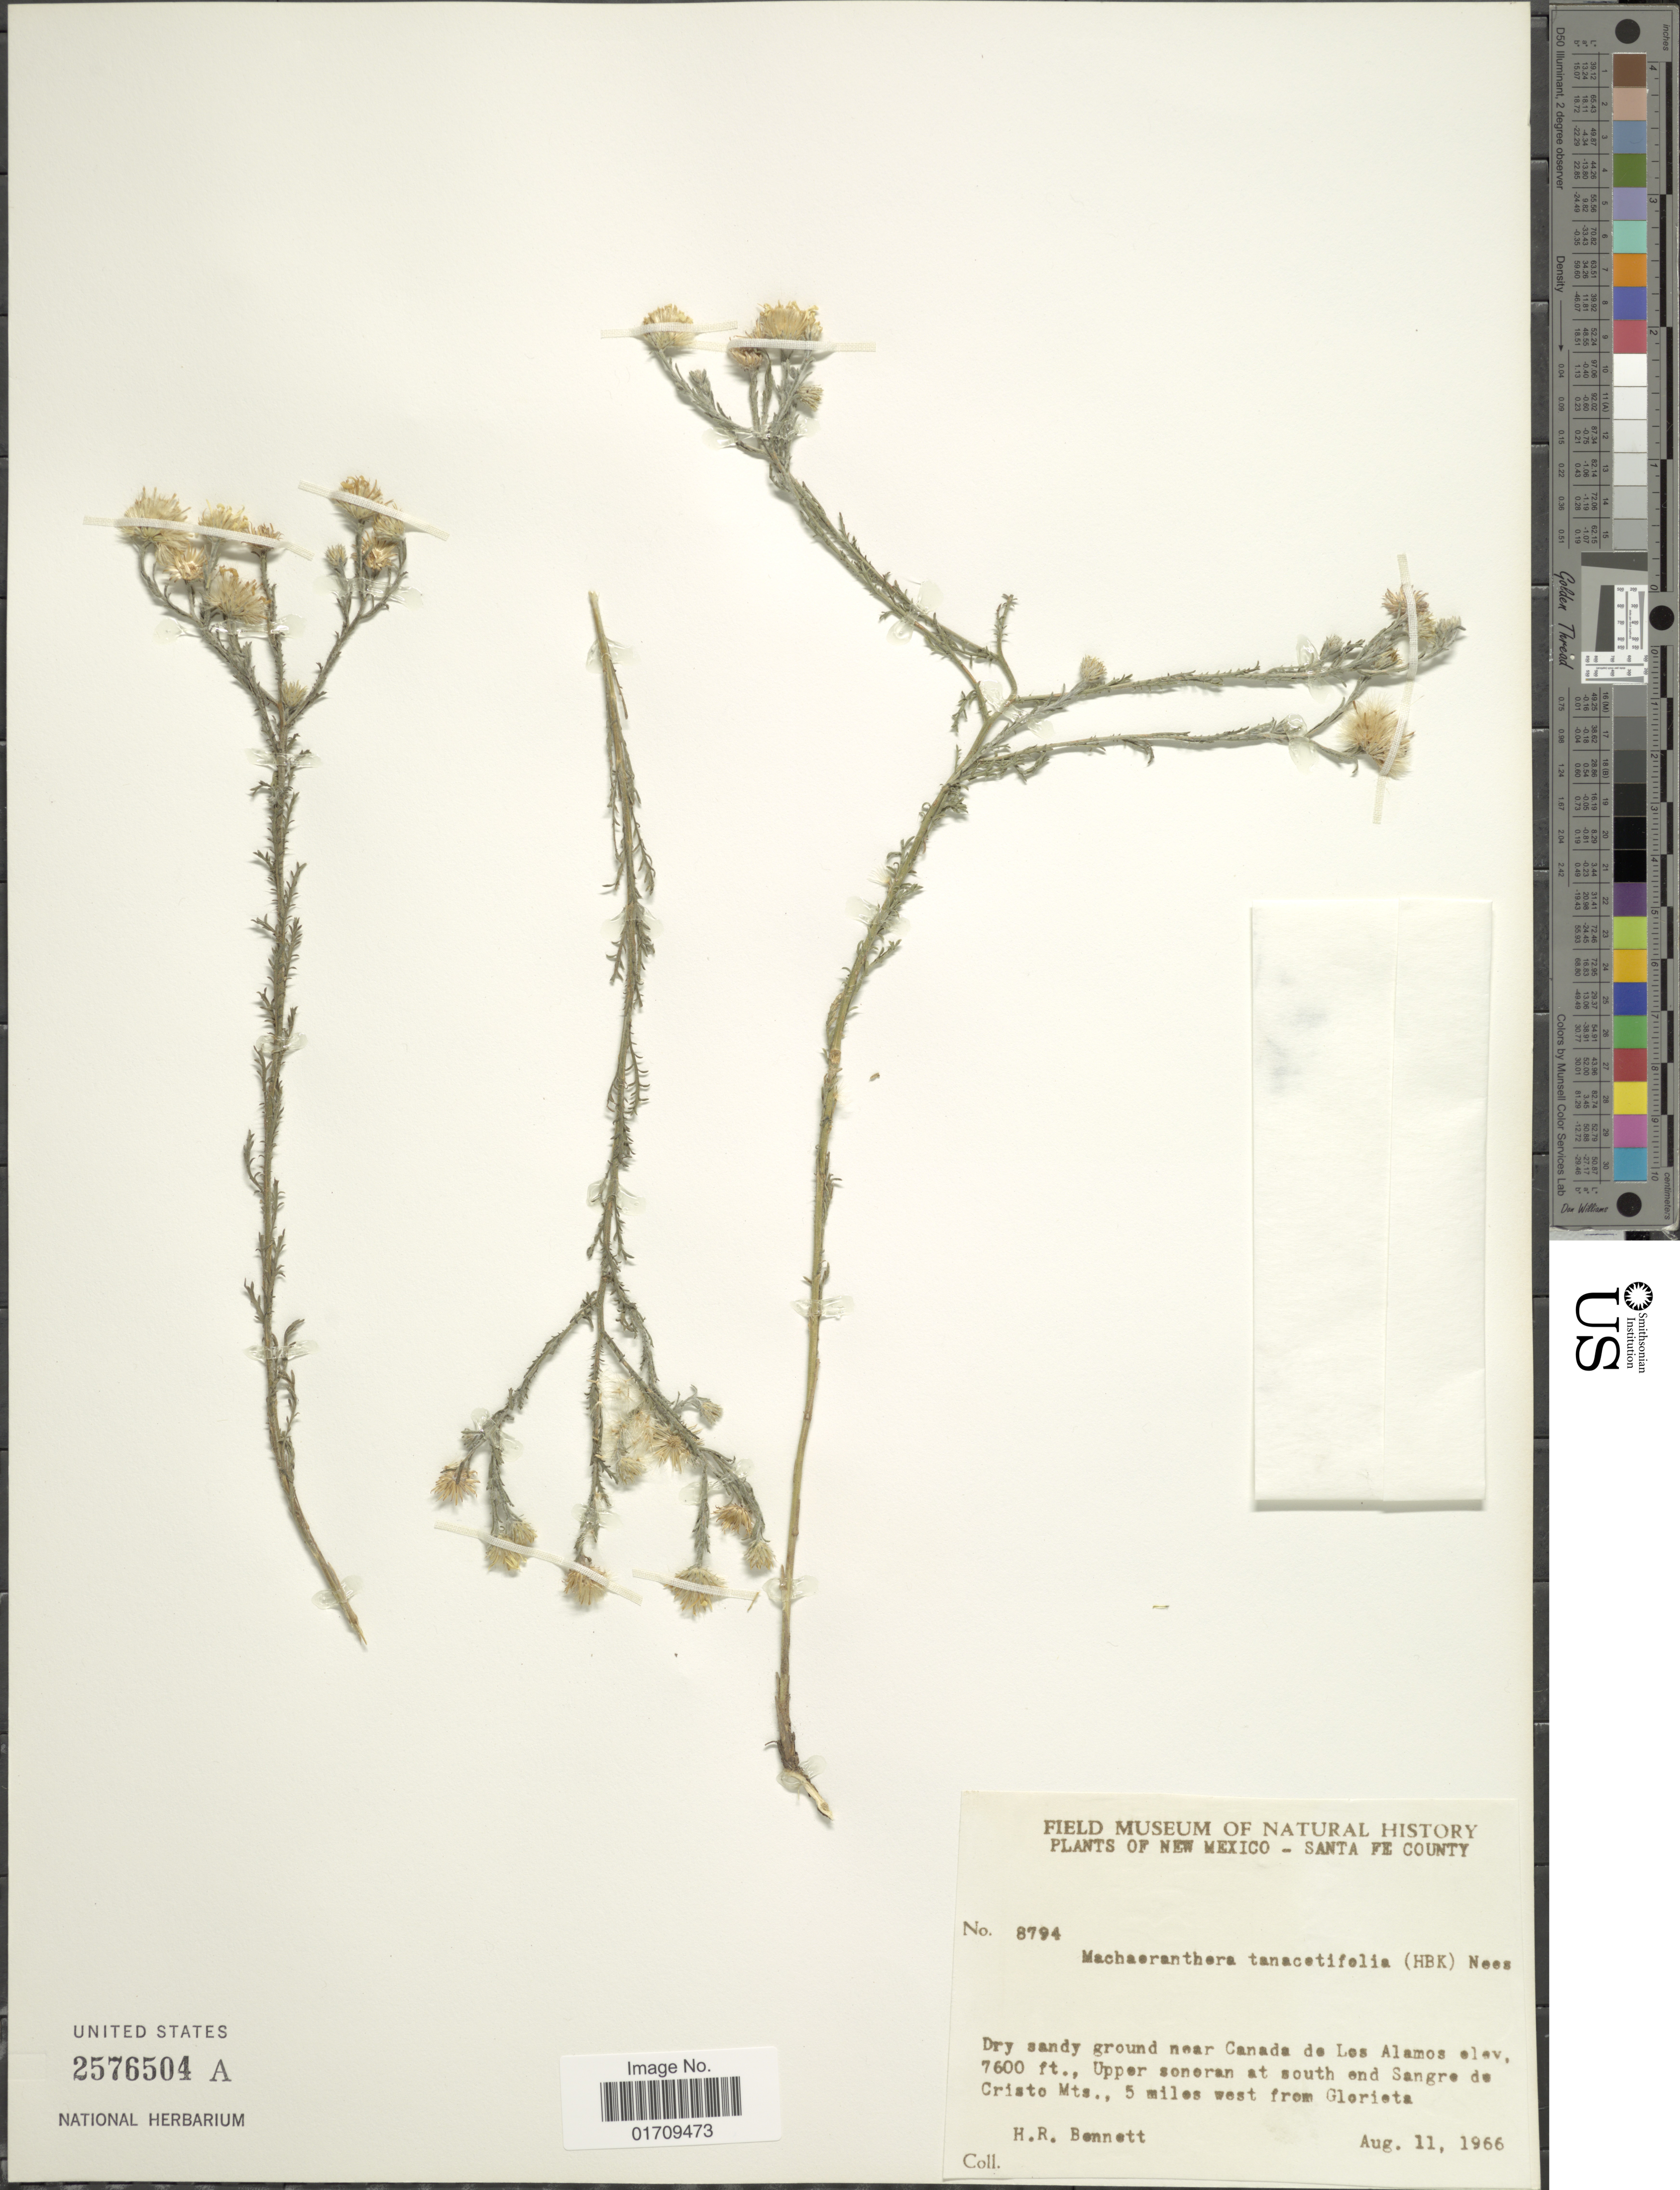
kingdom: Plantae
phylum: Tracheophyta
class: Magnoliopsida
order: Asterales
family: Asteraceae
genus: Machaeranthera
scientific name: Machaeranthera tanacetifolia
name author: (Kunth) Nees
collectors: H. R. Bennett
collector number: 8794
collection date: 1966-08-11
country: United States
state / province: New Mexico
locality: Santa Fe County, near Canada de Los Alamos, at south end Sangrede Cristo Mts., 5 miles west from Glorieta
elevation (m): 2316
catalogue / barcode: US 2576504A